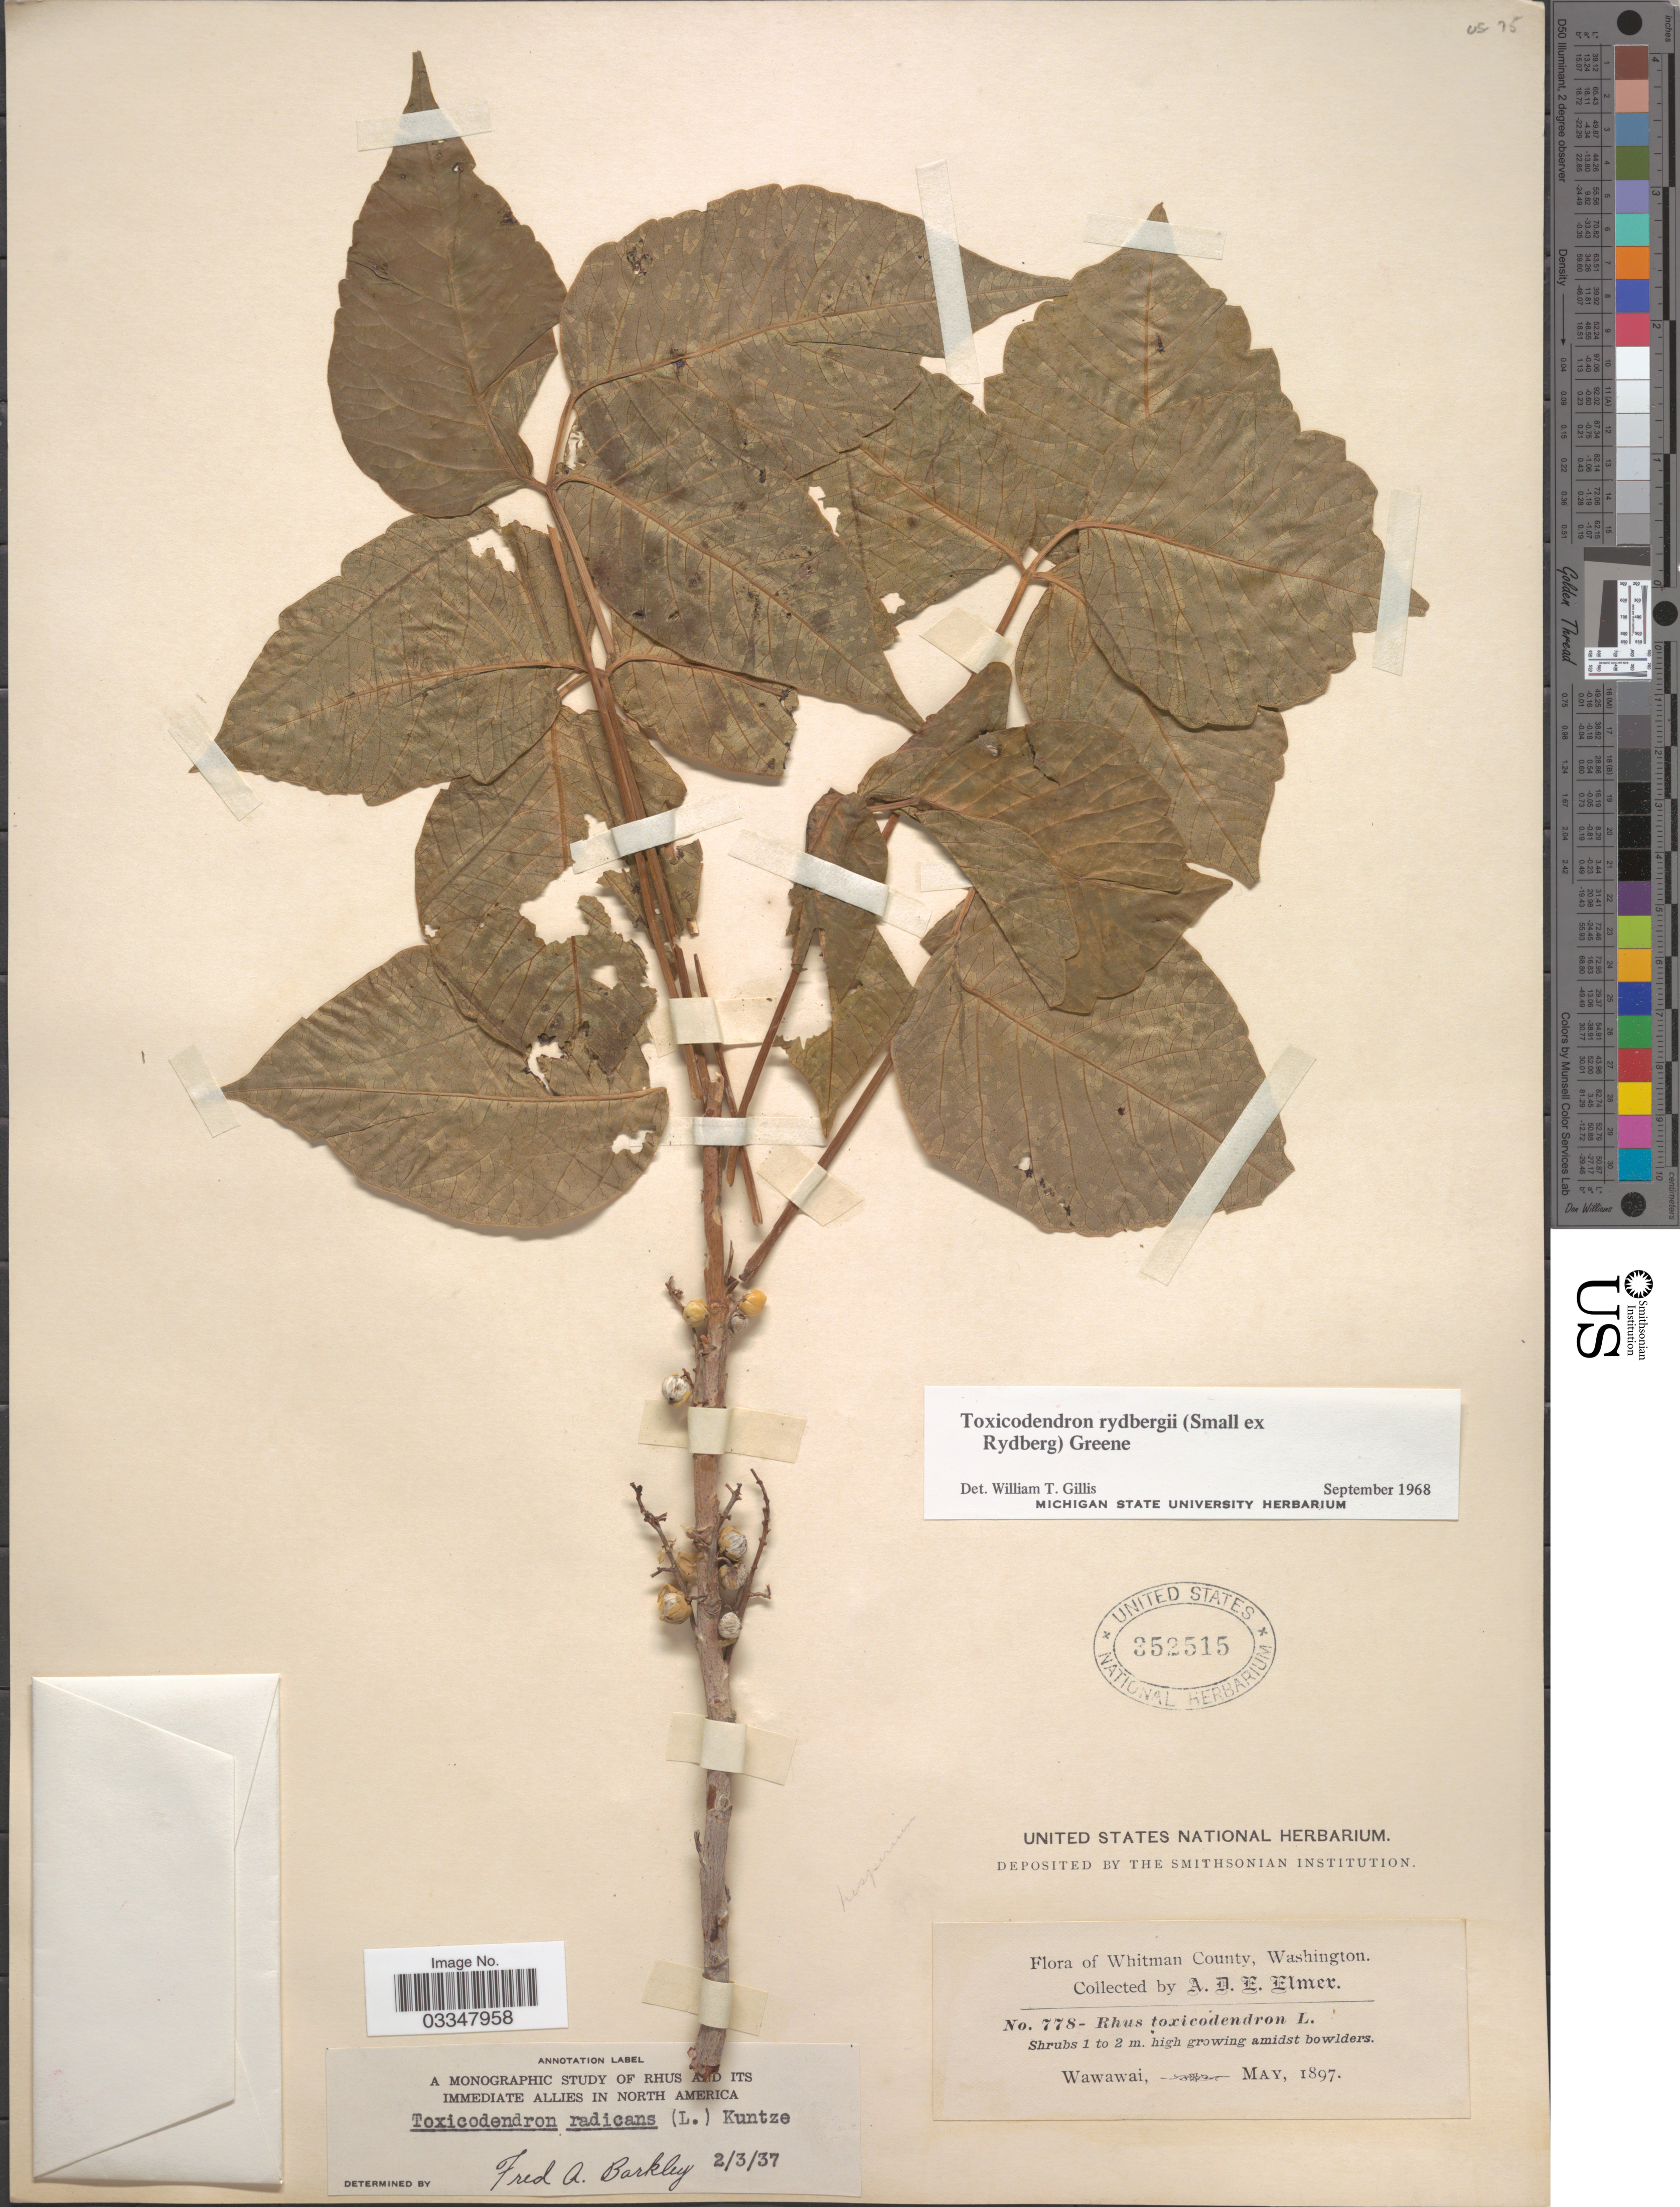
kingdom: Plantae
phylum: Tracheophyta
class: Magnoliopsida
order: Sapindales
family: Anacardiaceae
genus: Toxicodendron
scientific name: Toxicodendron radicans subsp. rydbergii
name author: (Small & Rydb.) Á. Löve & D. Löve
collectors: A. D. E. Elmer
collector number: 778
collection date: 1897-05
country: United States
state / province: Washington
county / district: Whitman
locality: Whitman County. Wawawai.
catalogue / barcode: US 352515